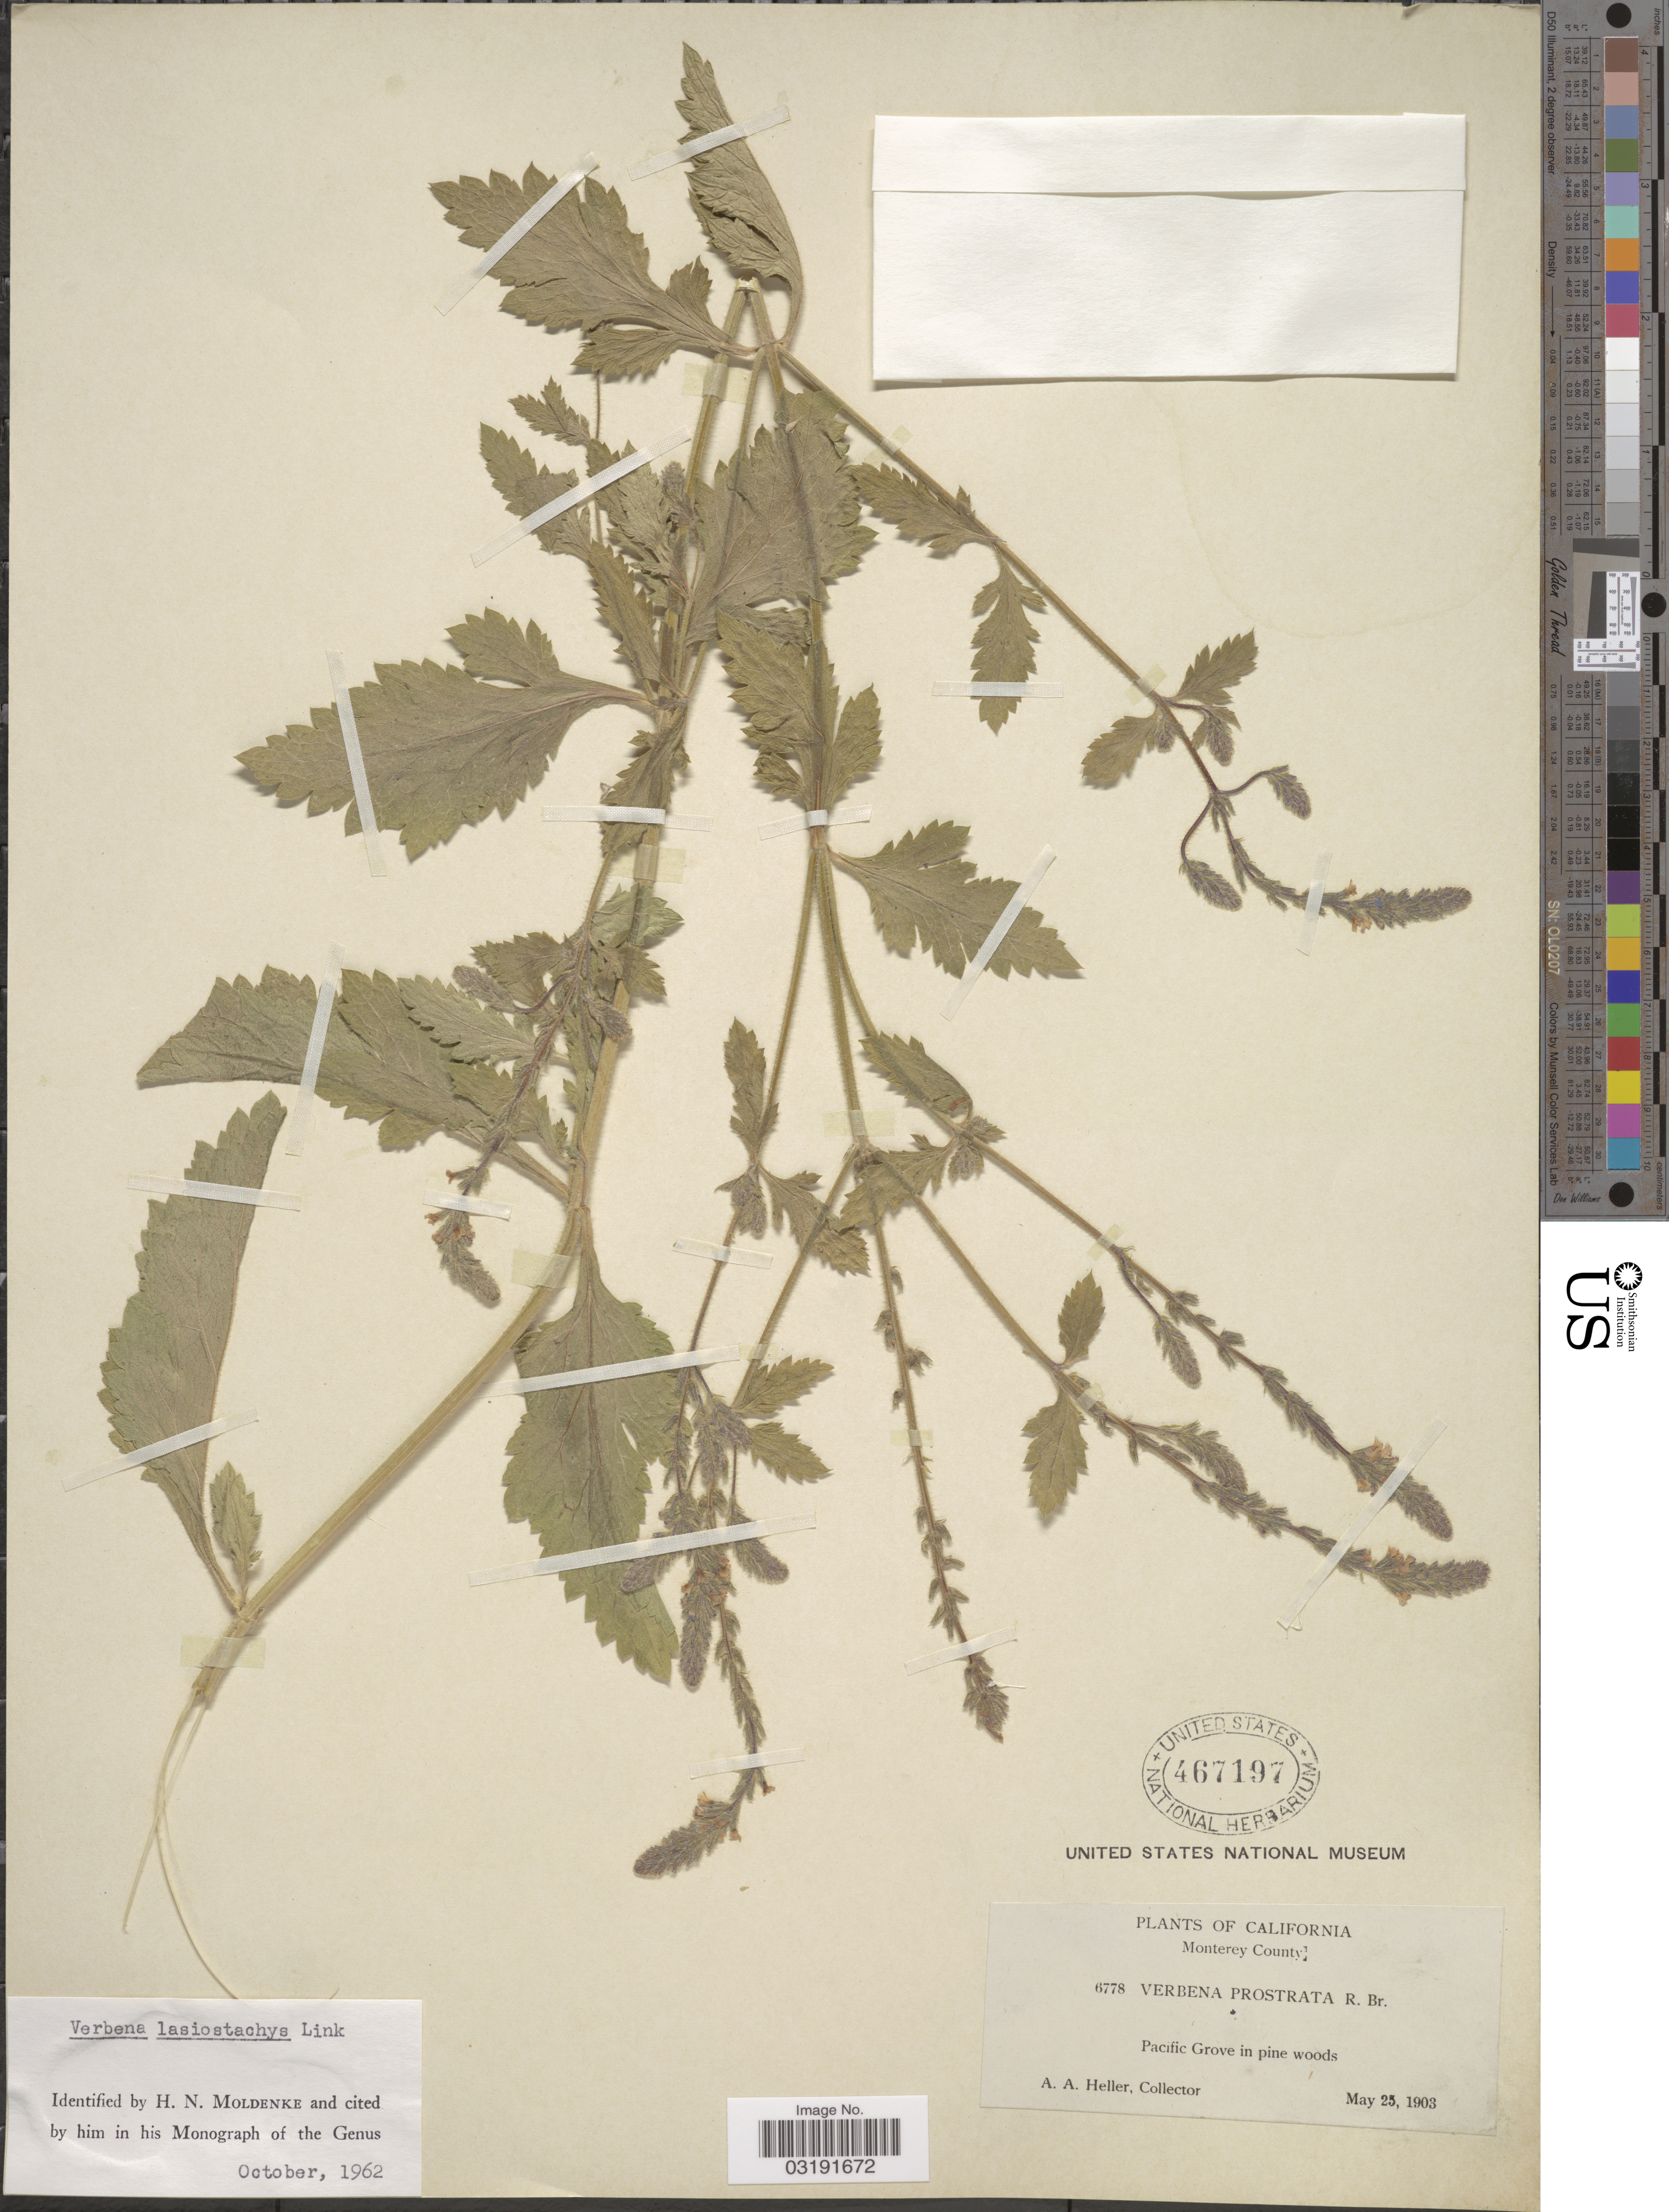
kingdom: Plantae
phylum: Tracheophyta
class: Magnoliopsida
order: Lamiales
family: Verbenaceae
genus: Verbena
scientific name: Verbena lasiostachys var. lasiostachys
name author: Link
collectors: A. A. Heller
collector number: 6778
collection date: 1903-05-25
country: United States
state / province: California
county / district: Monterey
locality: Monterey County, Pacific Grove in pine woods.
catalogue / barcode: US 467197